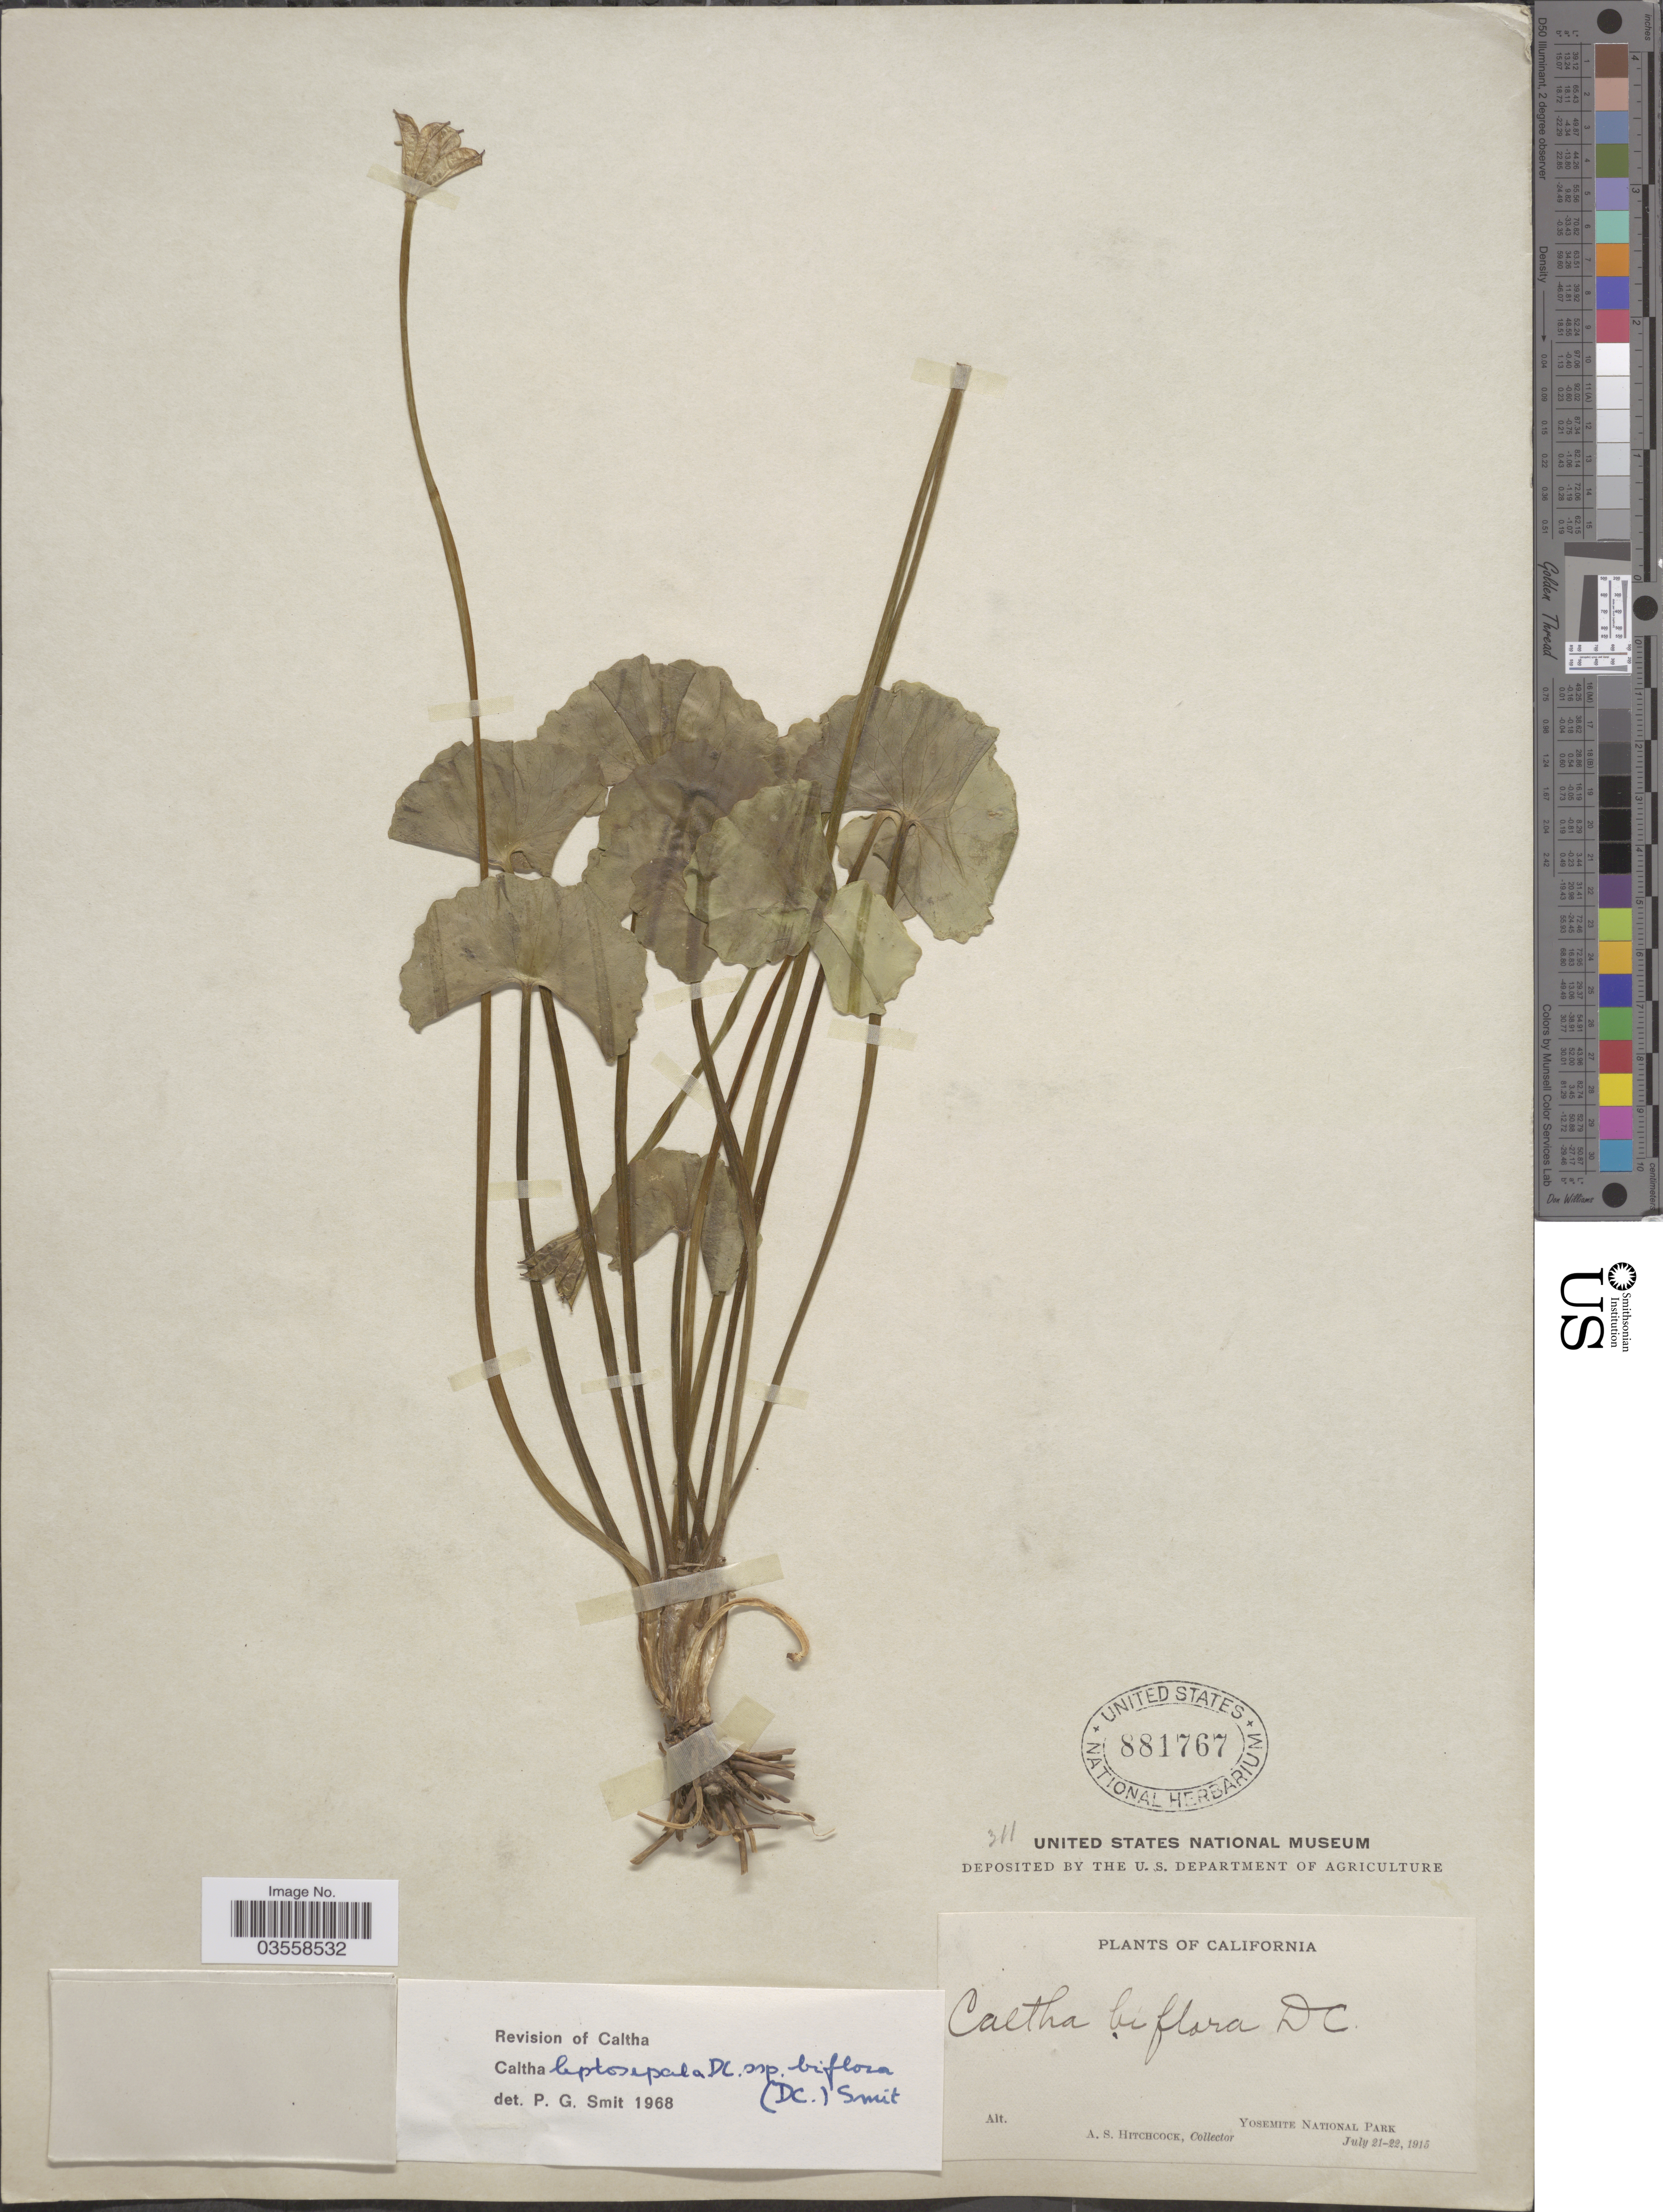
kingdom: Plantae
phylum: Tracheophyta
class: Magnoliopsida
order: Ranunculales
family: Ranunculaceae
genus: Caltha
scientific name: Caltha leptosepala subsp. biflora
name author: DC.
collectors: A. S. Hitchcock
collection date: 1915-07-21/1915-07-22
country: United States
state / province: California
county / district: Mariposa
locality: Yosemite National Park.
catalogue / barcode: US 881767